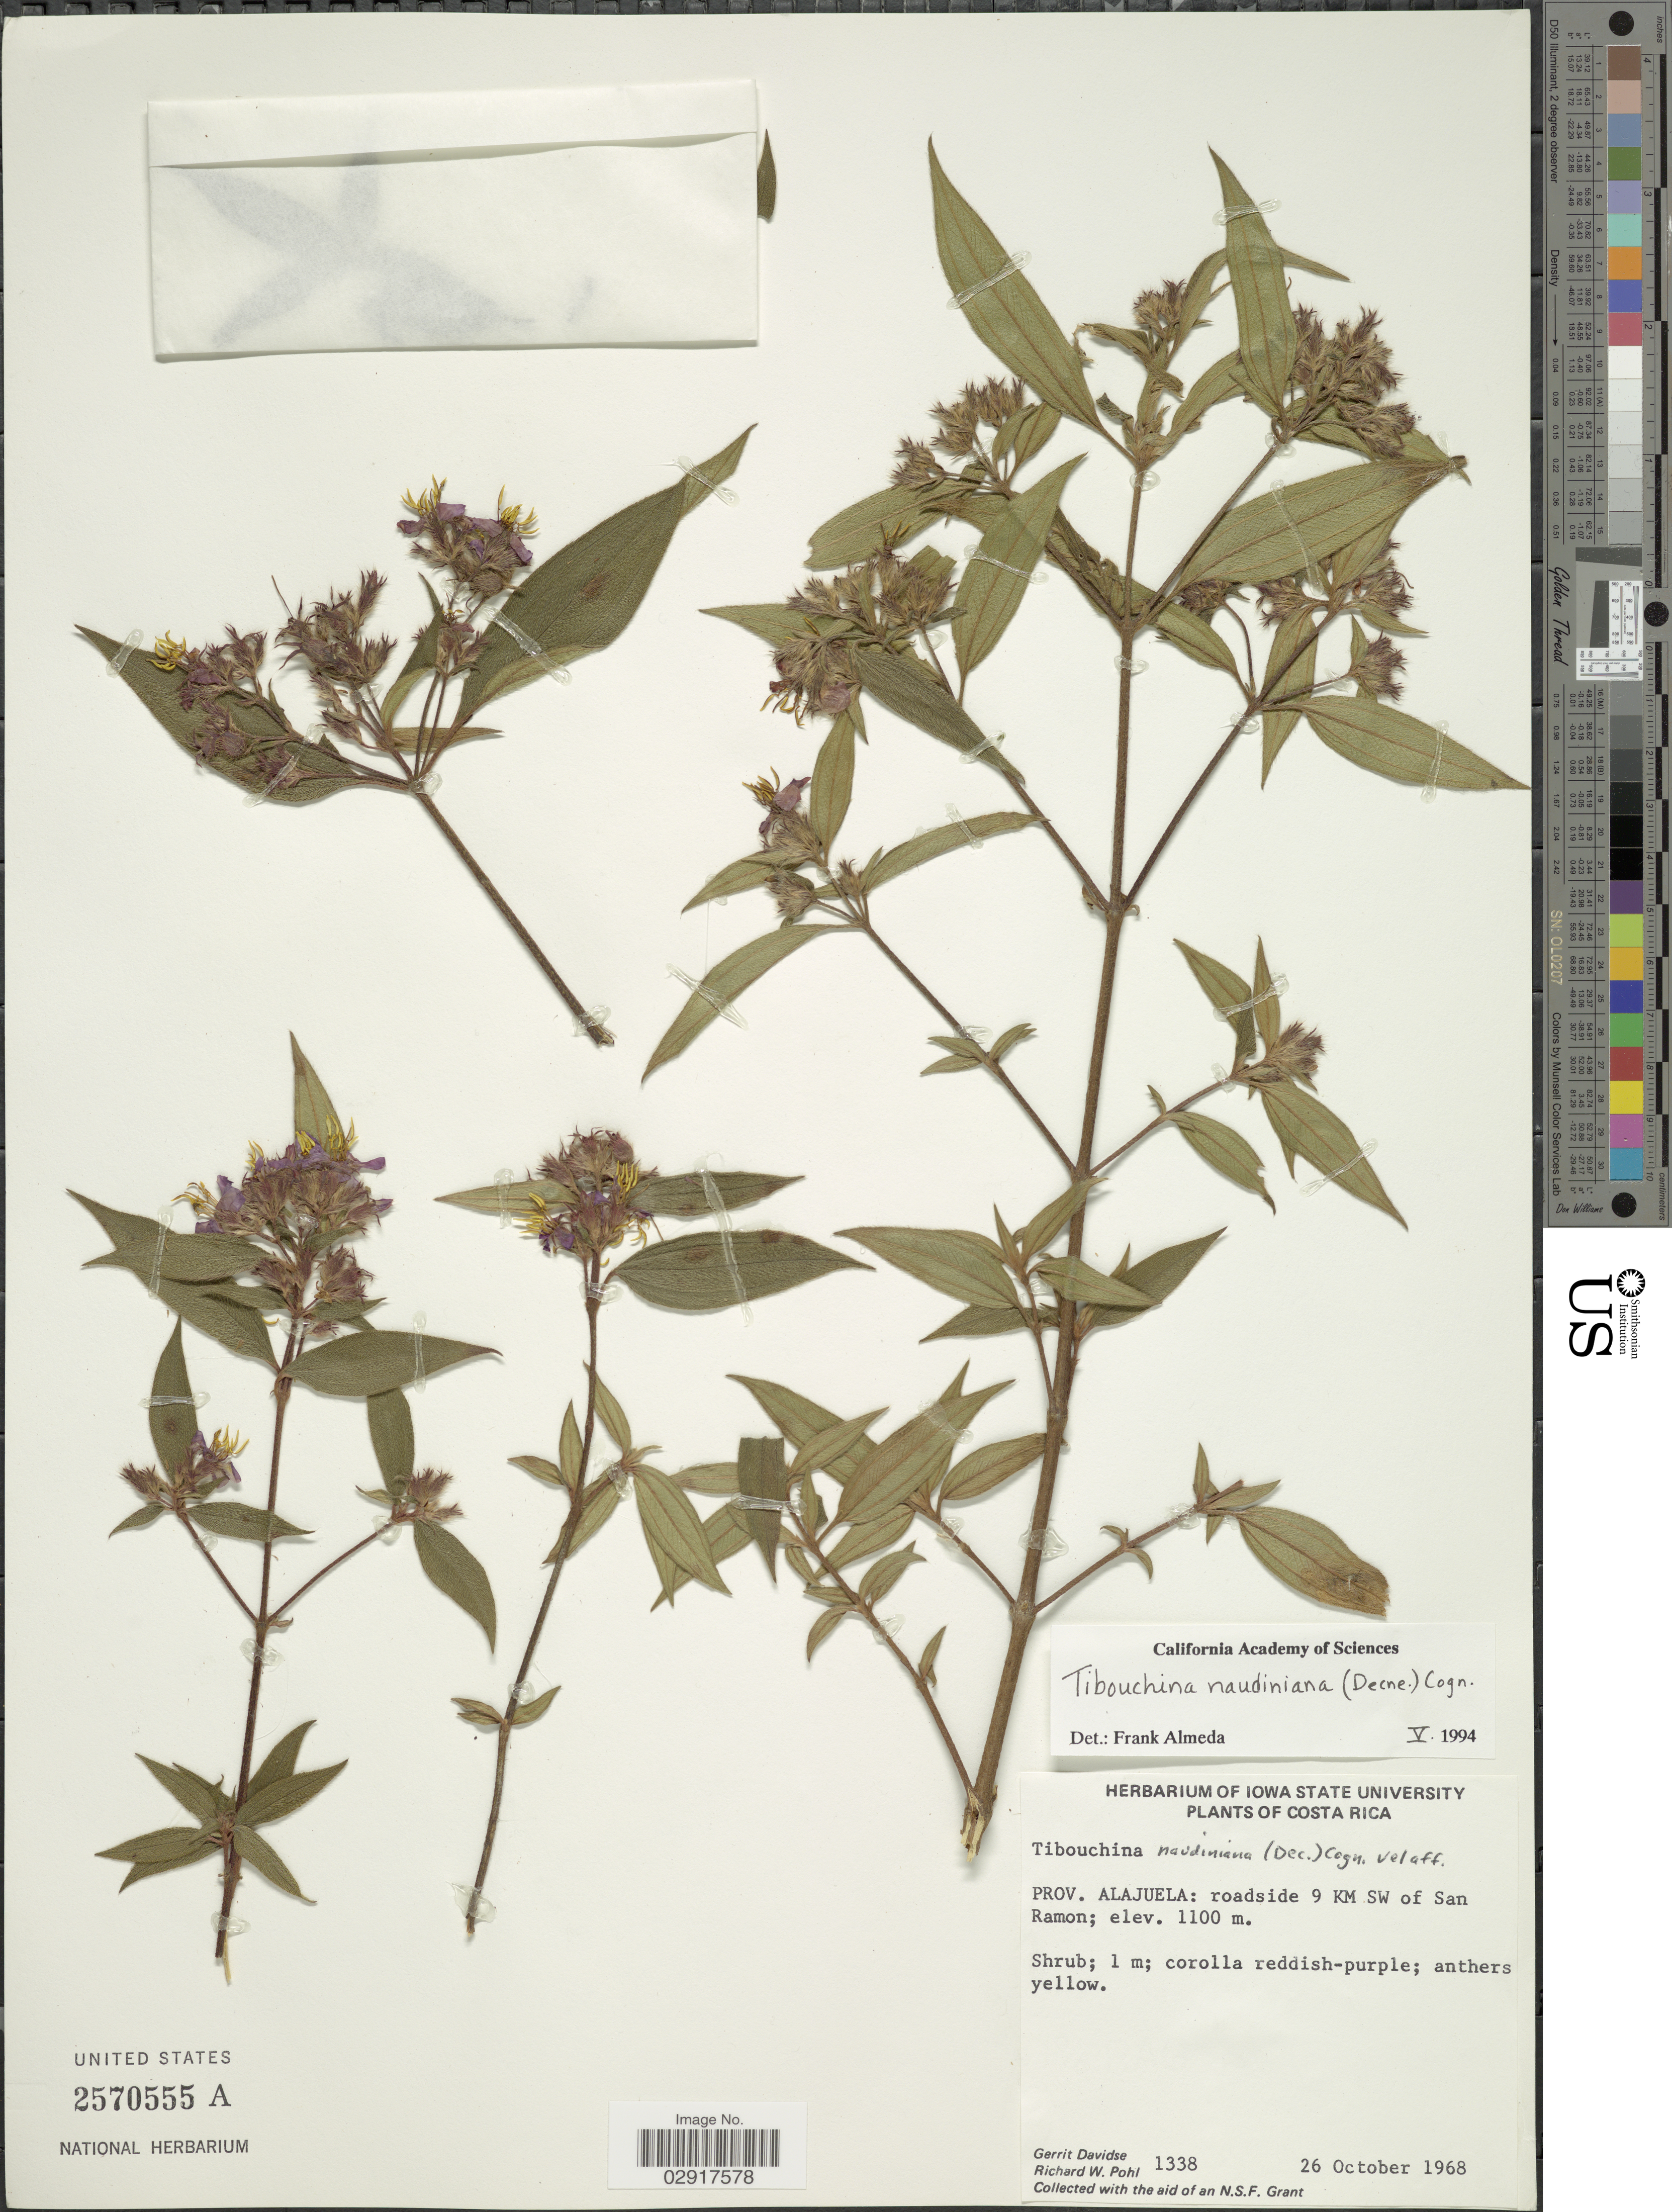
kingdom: Plantae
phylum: Tracheophyta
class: Magnoliopsida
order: Myrtales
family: Melastomataceae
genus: Chaetogastra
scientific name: Chaetogastra naudiniana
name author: Decne.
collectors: G. Davidse & R. W. Pohl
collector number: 1338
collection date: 1968-10-26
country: Costa Rica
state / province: Alajuela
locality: Prov. Alajuela: roadside 9 Km SW of San Ramon.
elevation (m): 1100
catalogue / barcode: US 2570555A